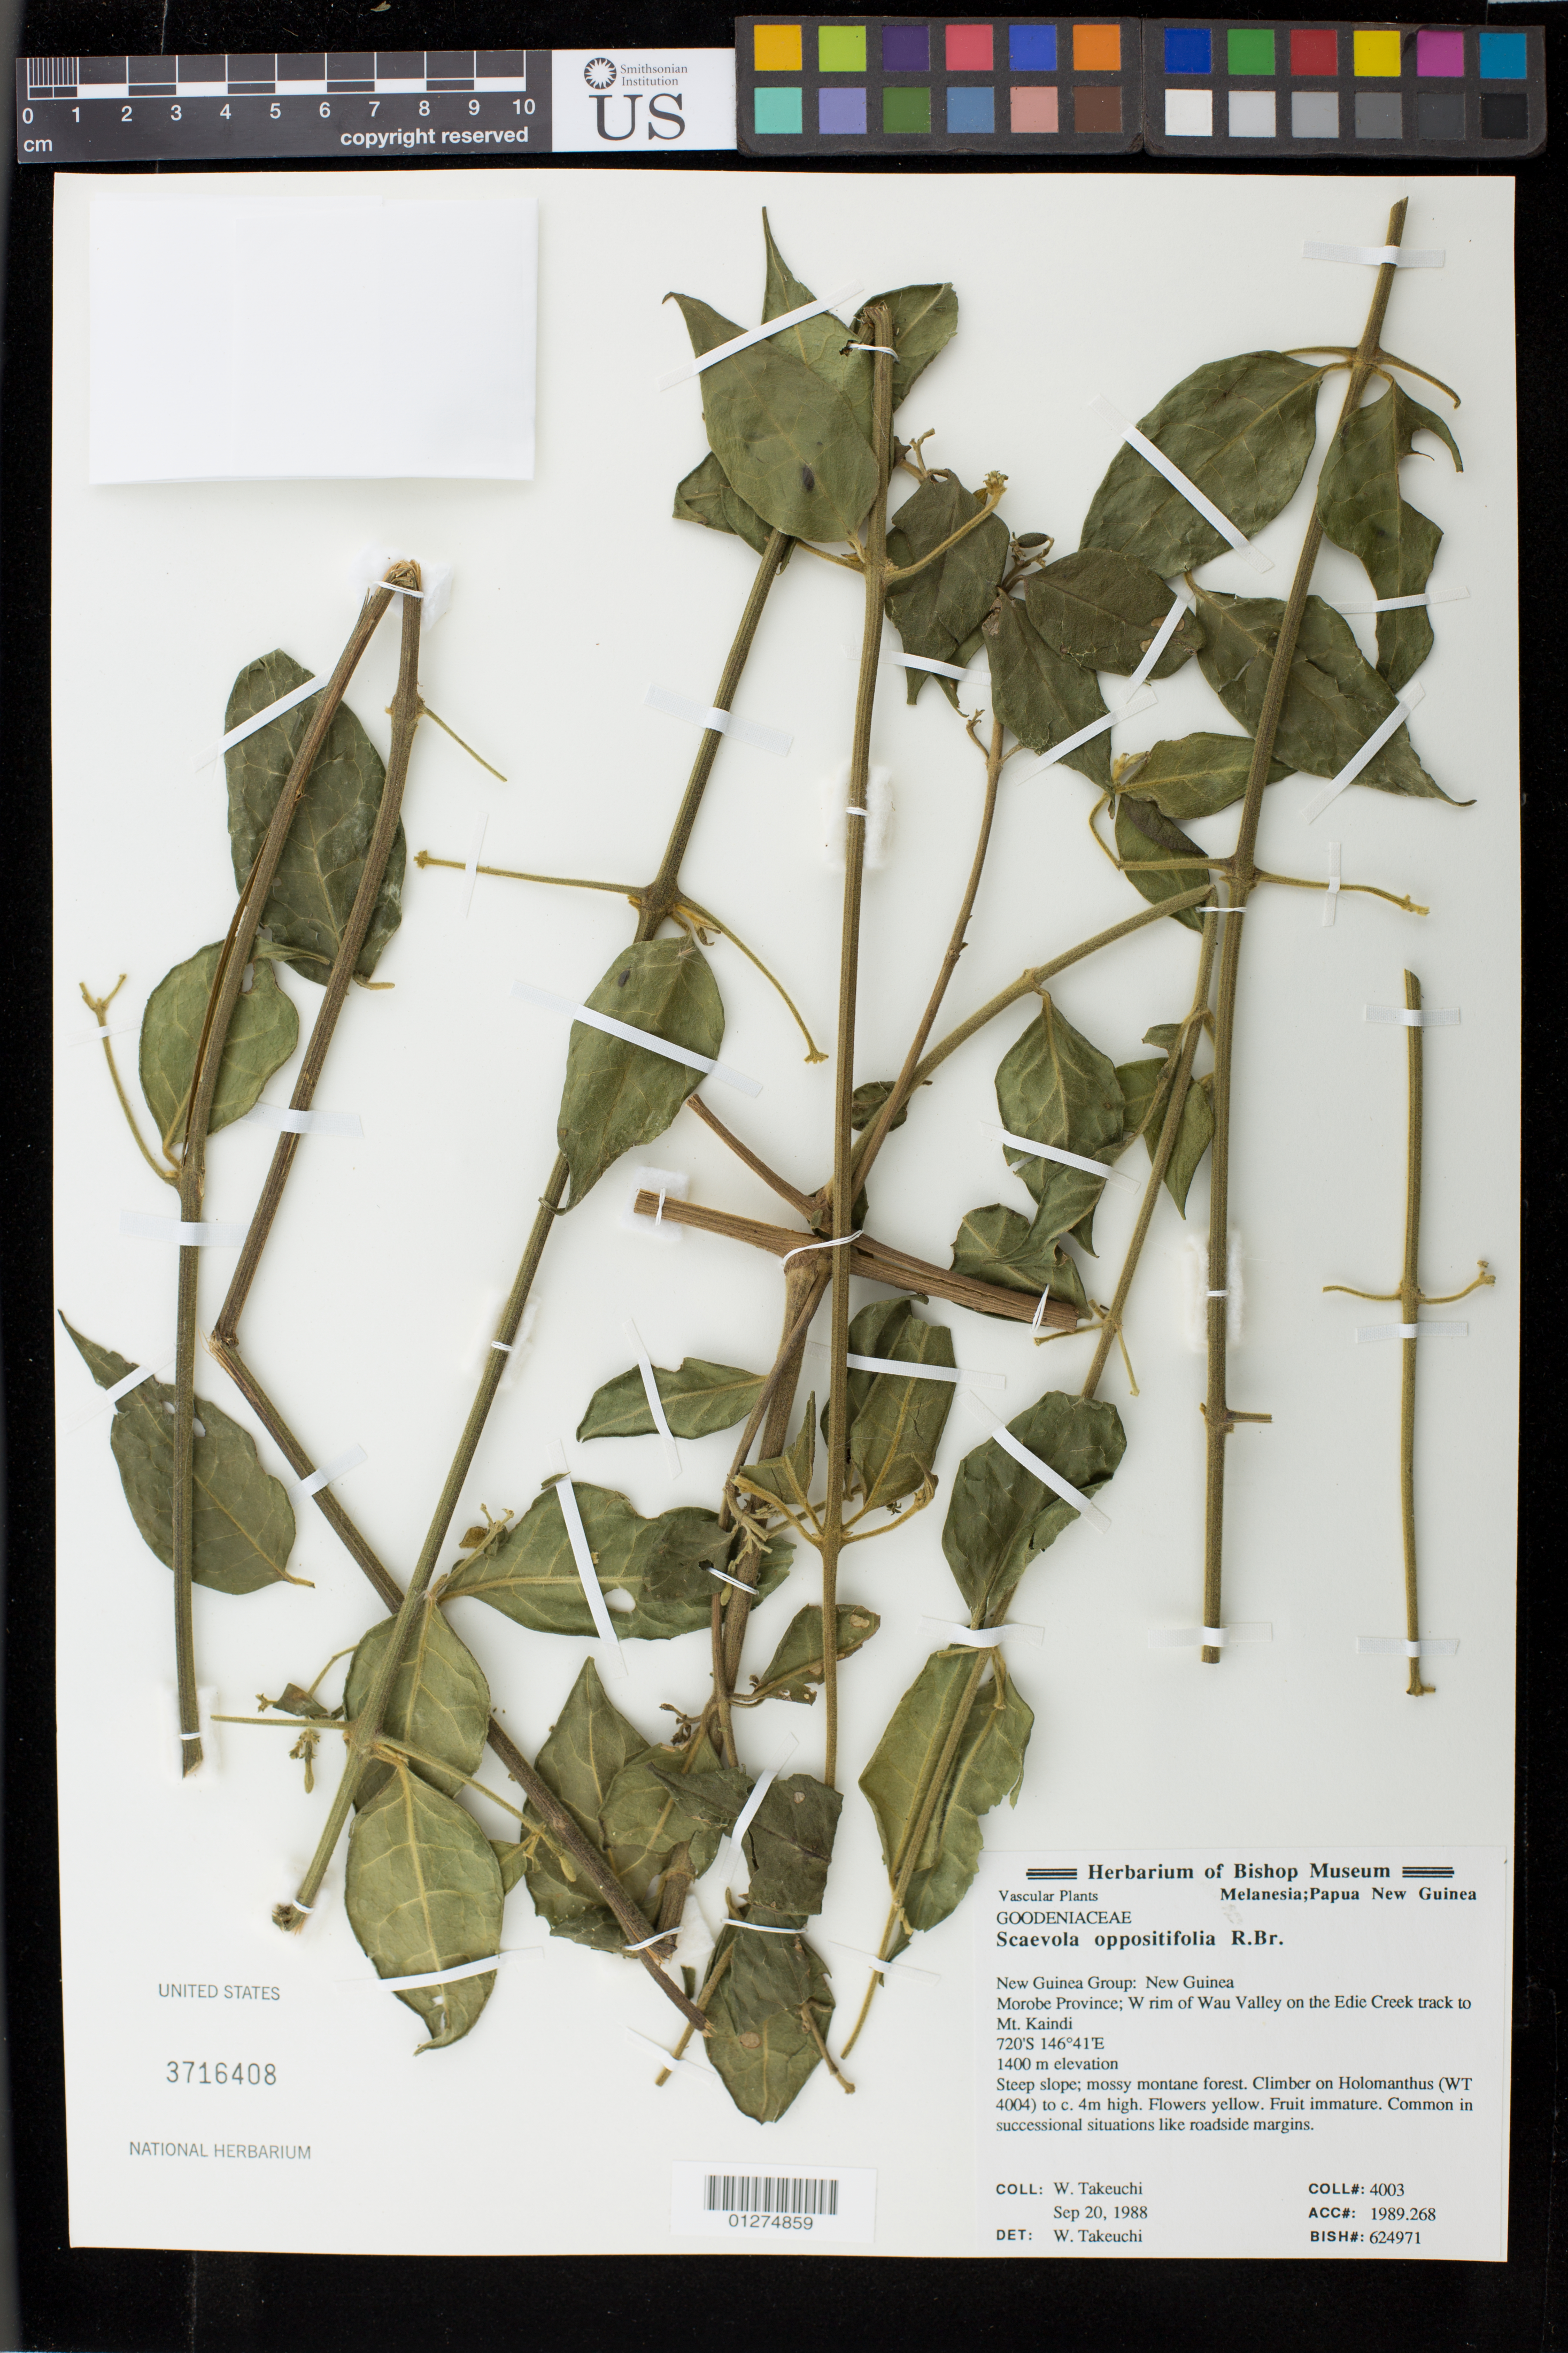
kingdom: Plantae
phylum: Tracheophyta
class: Magnoliopsida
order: Asterales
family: Goodeniaceae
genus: Scaevola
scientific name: Scaevola oppositifolia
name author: Roxb.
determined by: Takeuchi, W.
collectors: W. N. Takeuchi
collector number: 4003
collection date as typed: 20 Sep 1988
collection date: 1988-09-20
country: Papua New Guinea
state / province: Morobe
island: New Guinea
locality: W rim of the Wau Valley on the Edie Creek track to Mt. Kaindi.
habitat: mossy montane forest, steep slope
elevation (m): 1400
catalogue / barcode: US 3716408